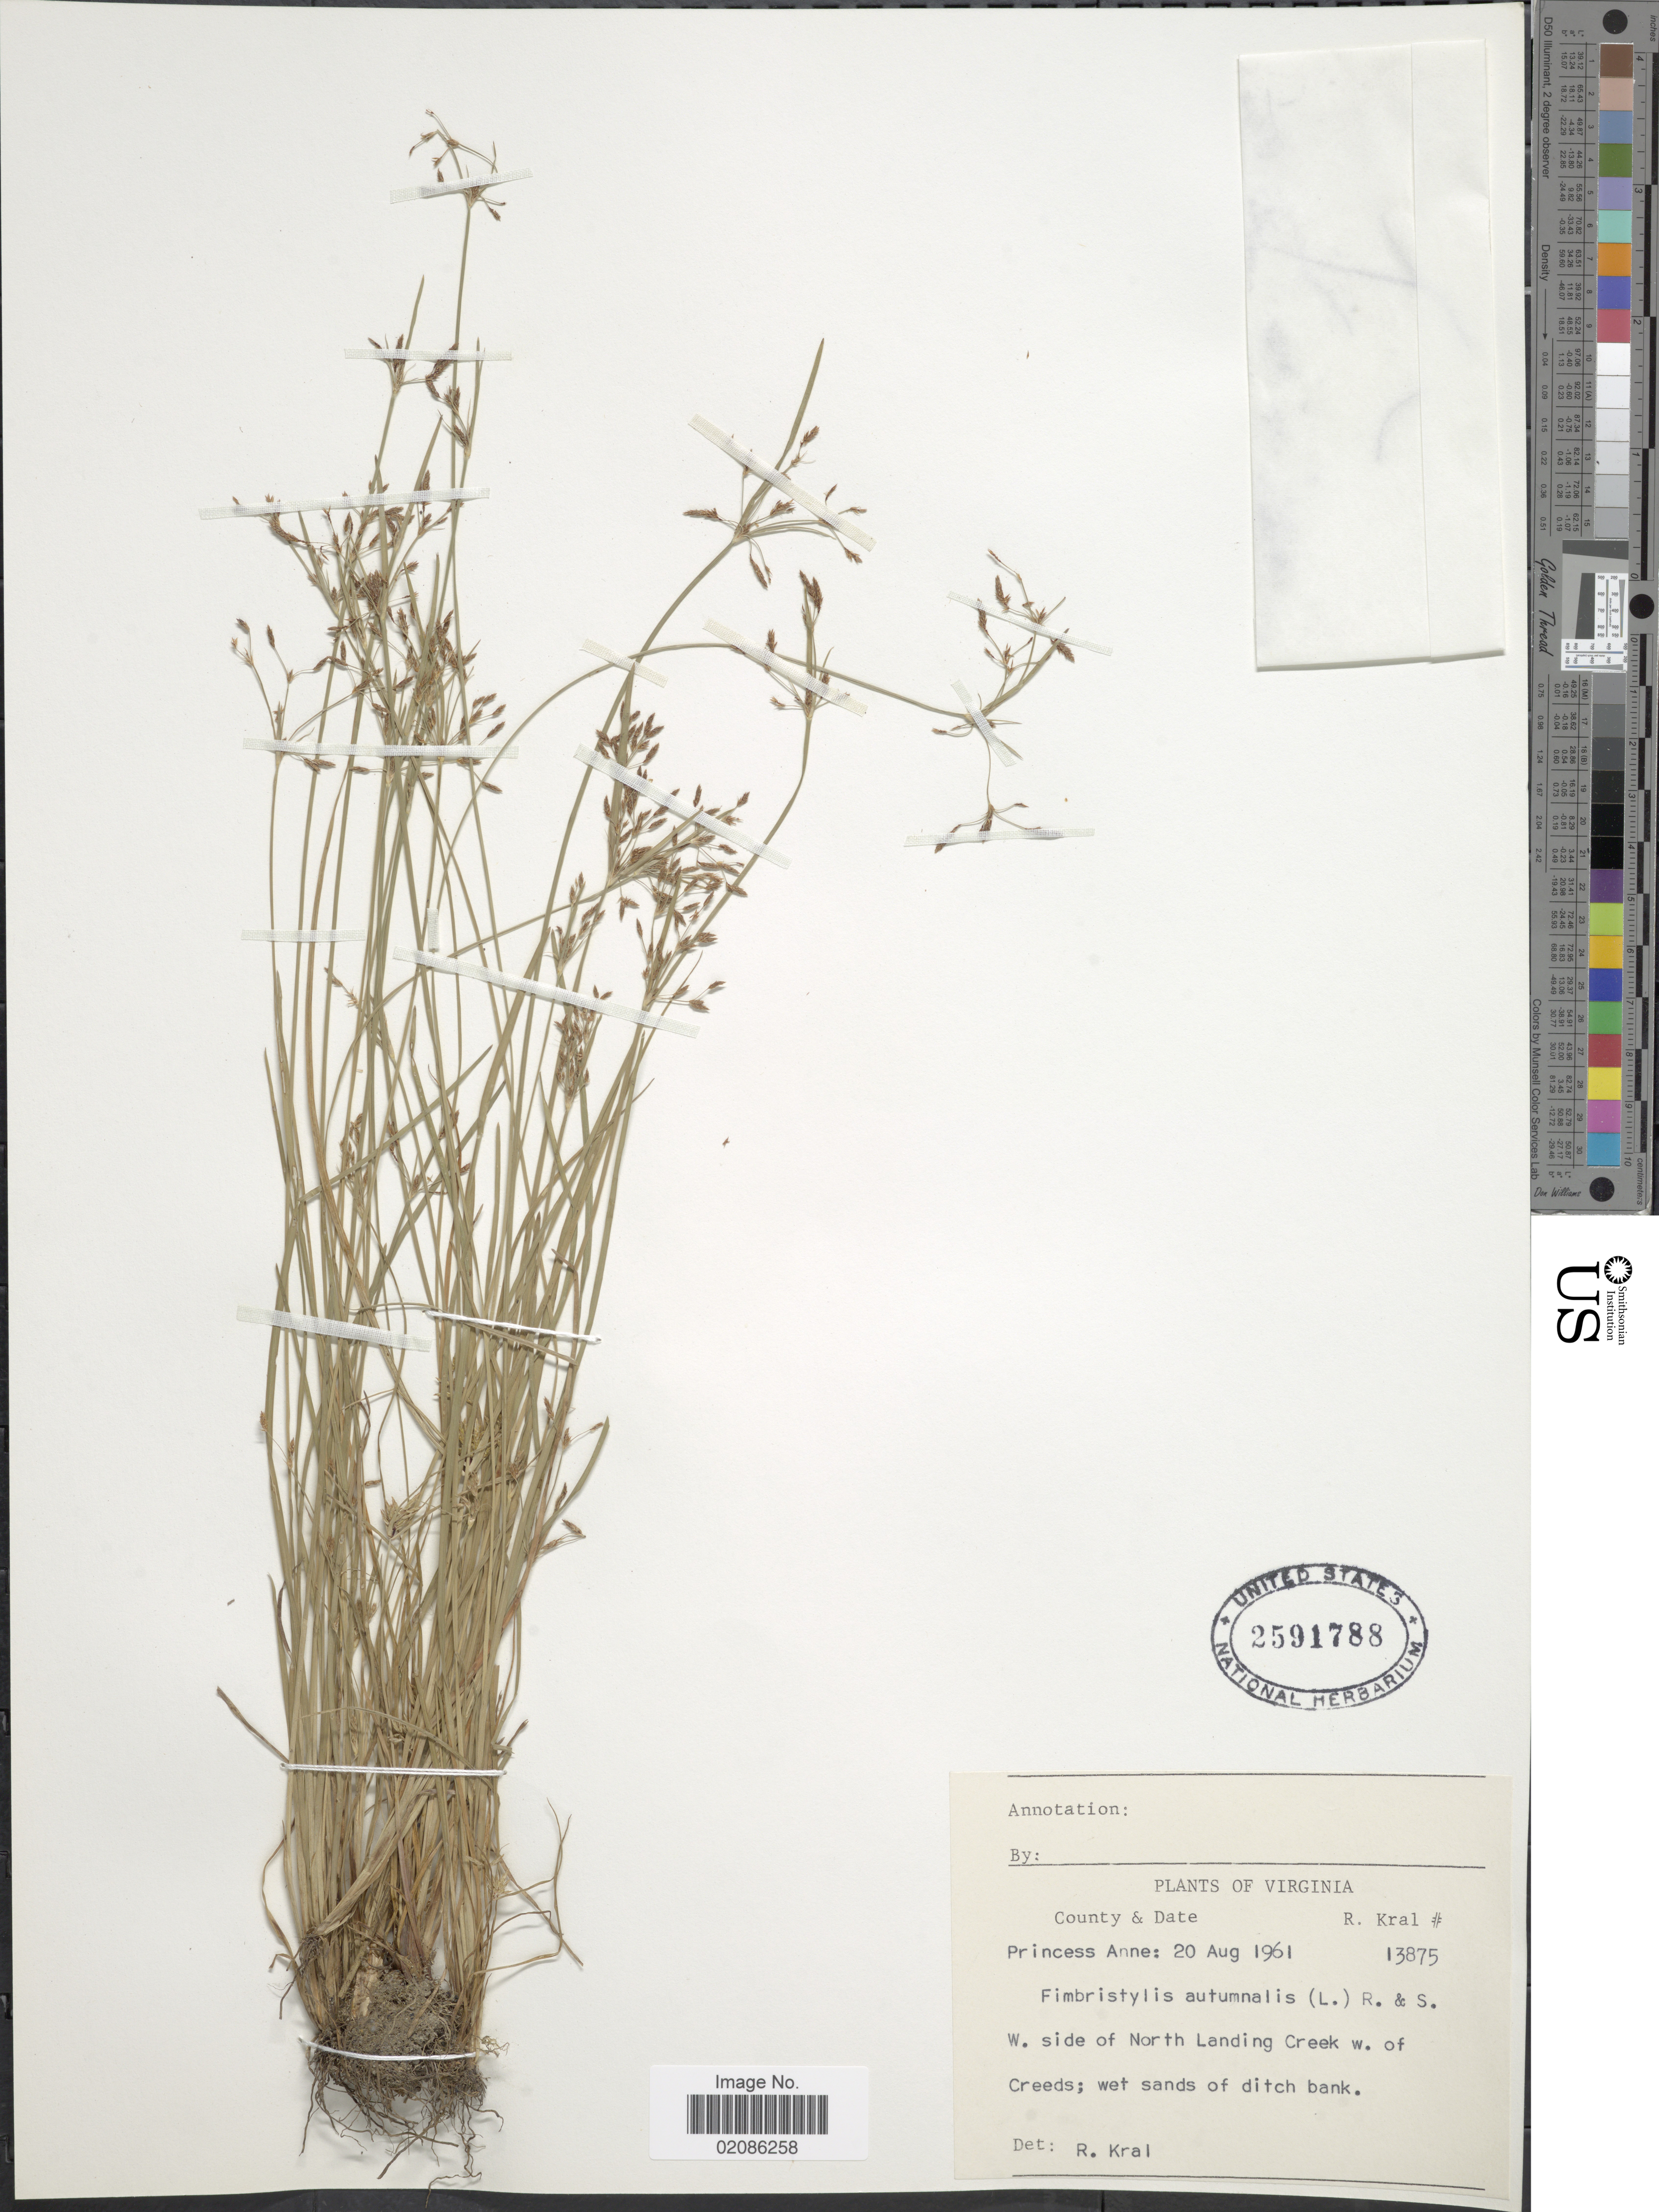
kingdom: Plantae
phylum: Tracheophyta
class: Liliopsida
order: Poales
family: Cyperaceae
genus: Fimbristylis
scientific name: Fimbristylis autumnalis (L.) Roem. & Schult.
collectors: R. Kral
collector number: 13875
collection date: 1961-08-20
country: United States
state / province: Virginia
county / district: City of Virginia Beach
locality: Princess Anne, W. side of North Landing Creek w. of Creeds; wet sands of ditch bank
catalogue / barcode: US 2591788